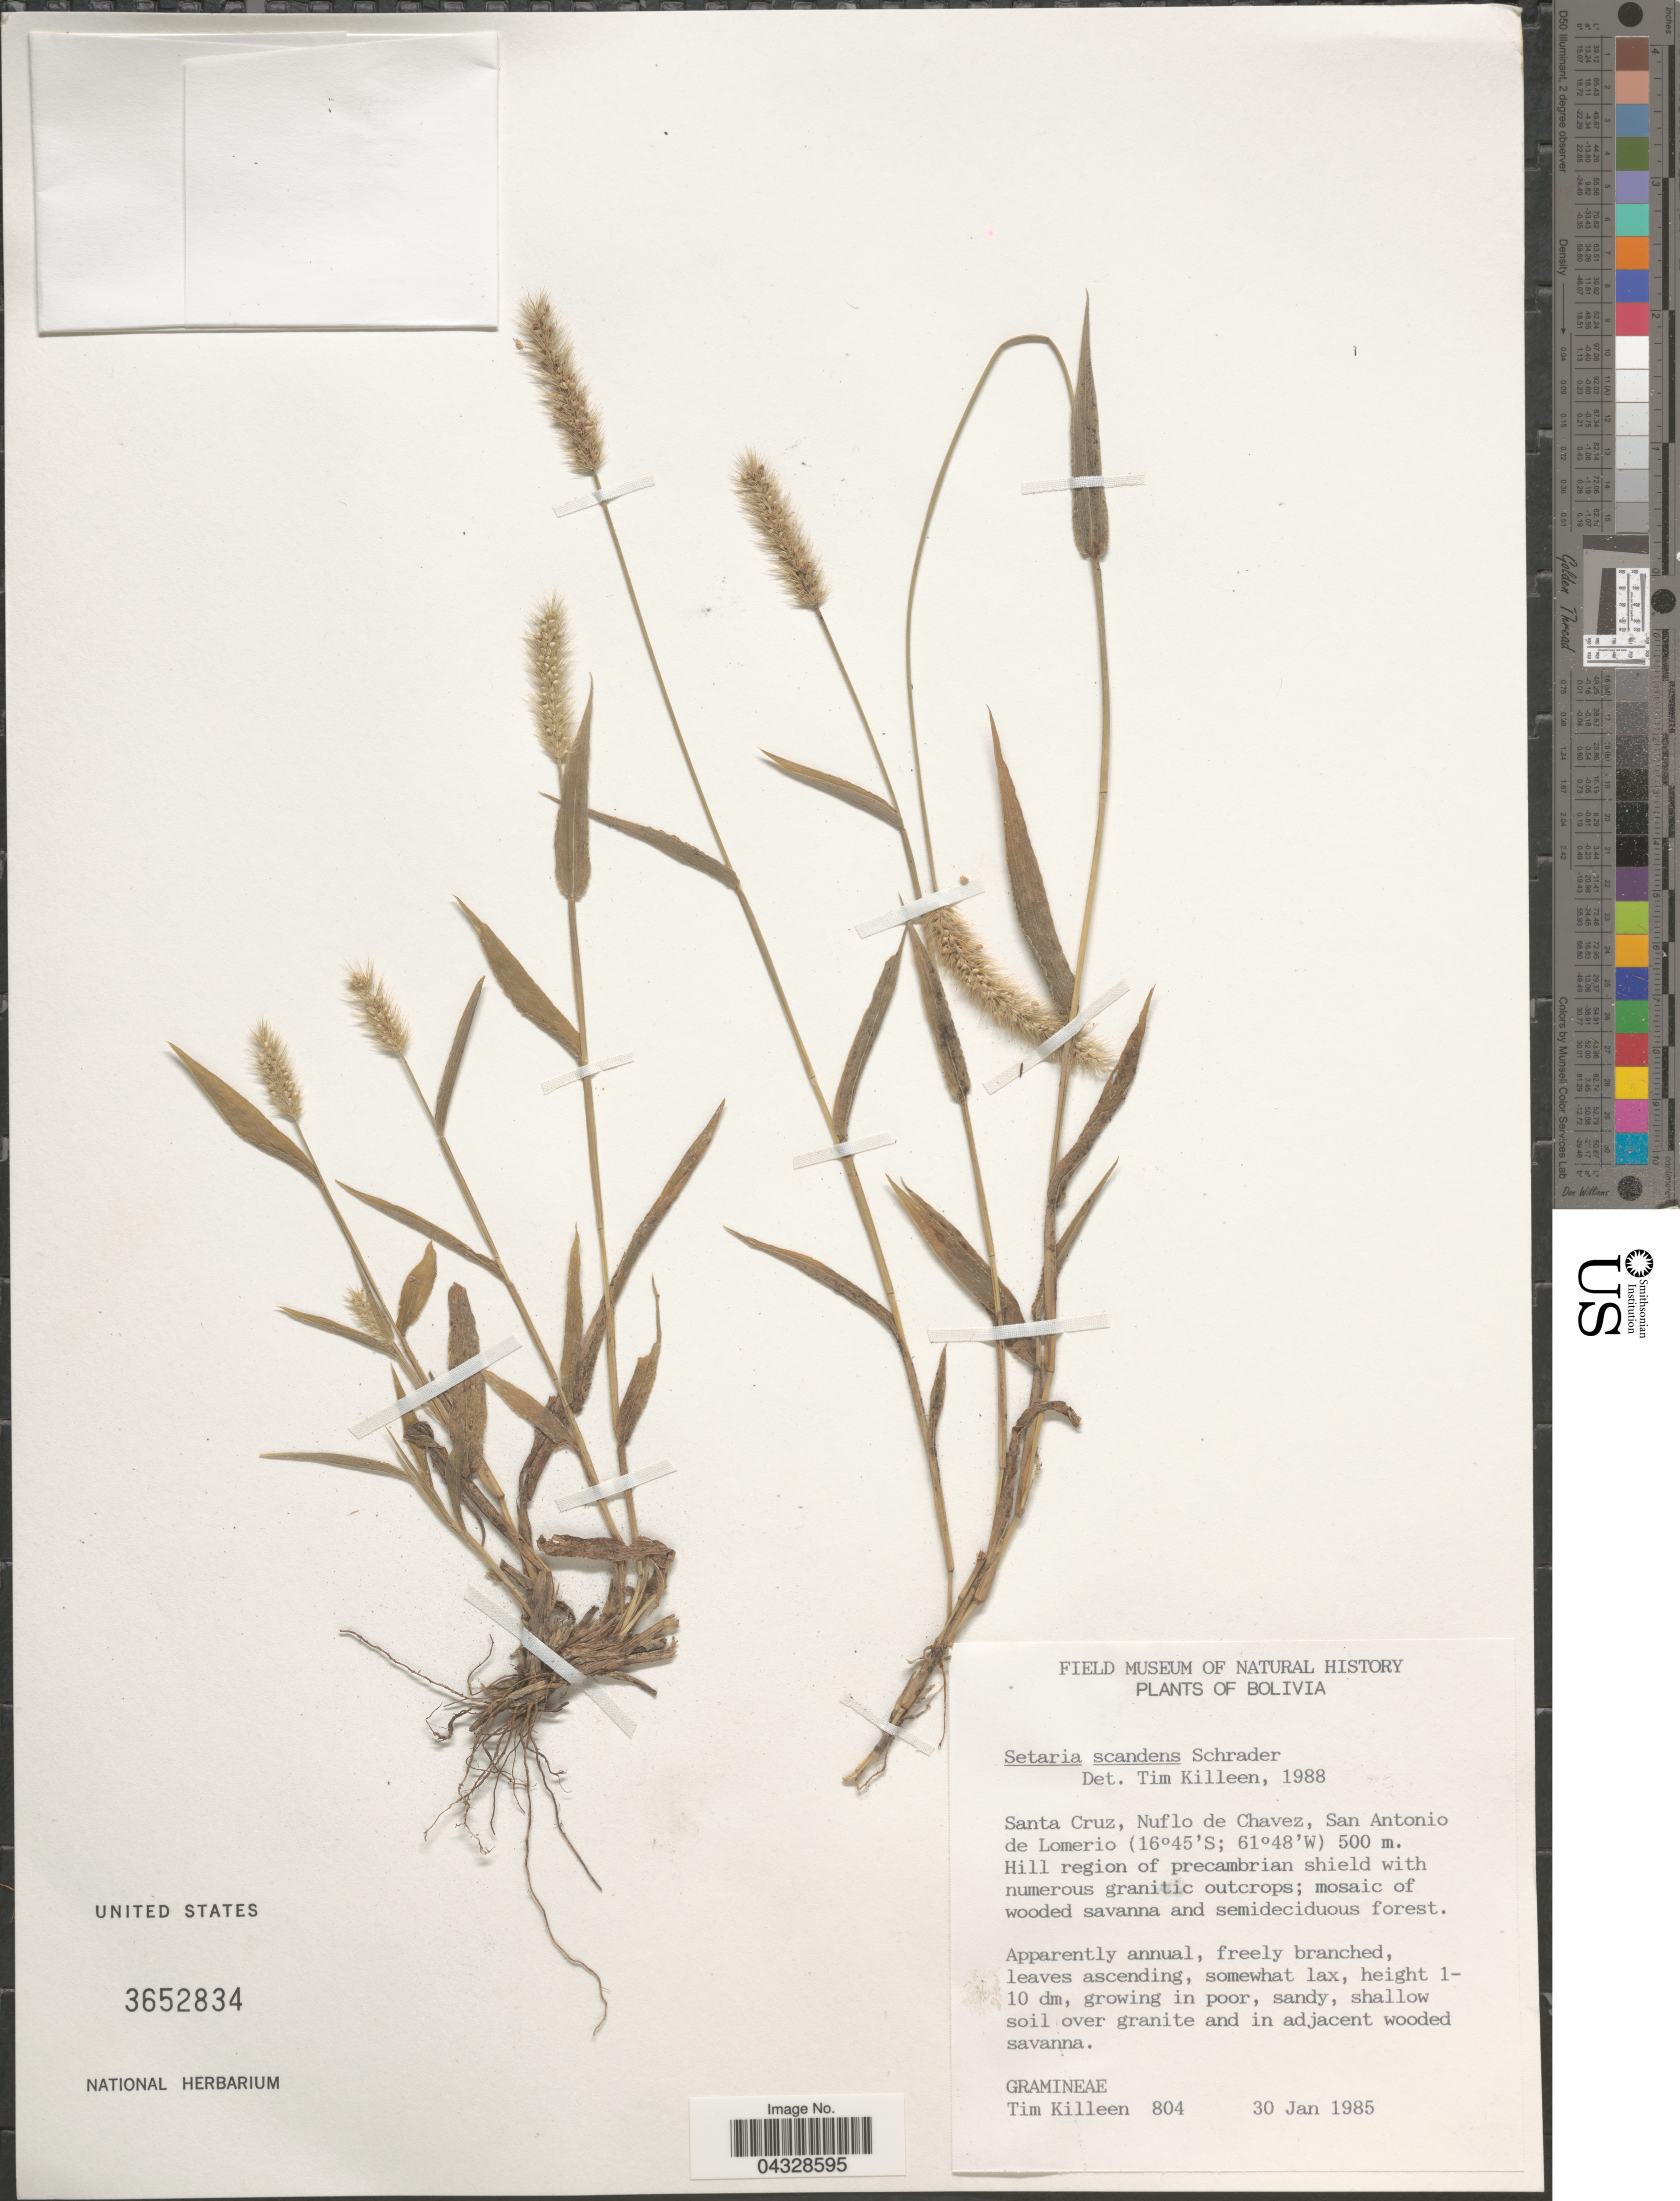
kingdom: Plantae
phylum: Tracheophyta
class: Liliopsida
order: Poales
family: Poaceae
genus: Setaria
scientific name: Setaria scandens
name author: Schrad. ex Schult.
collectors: T. J. Killeen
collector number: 804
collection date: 1985-01-30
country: Bolivia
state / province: Santa Cruz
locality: Nuflo de Chavez, San Antonio de Lomerio.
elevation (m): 500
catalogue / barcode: US 3652834